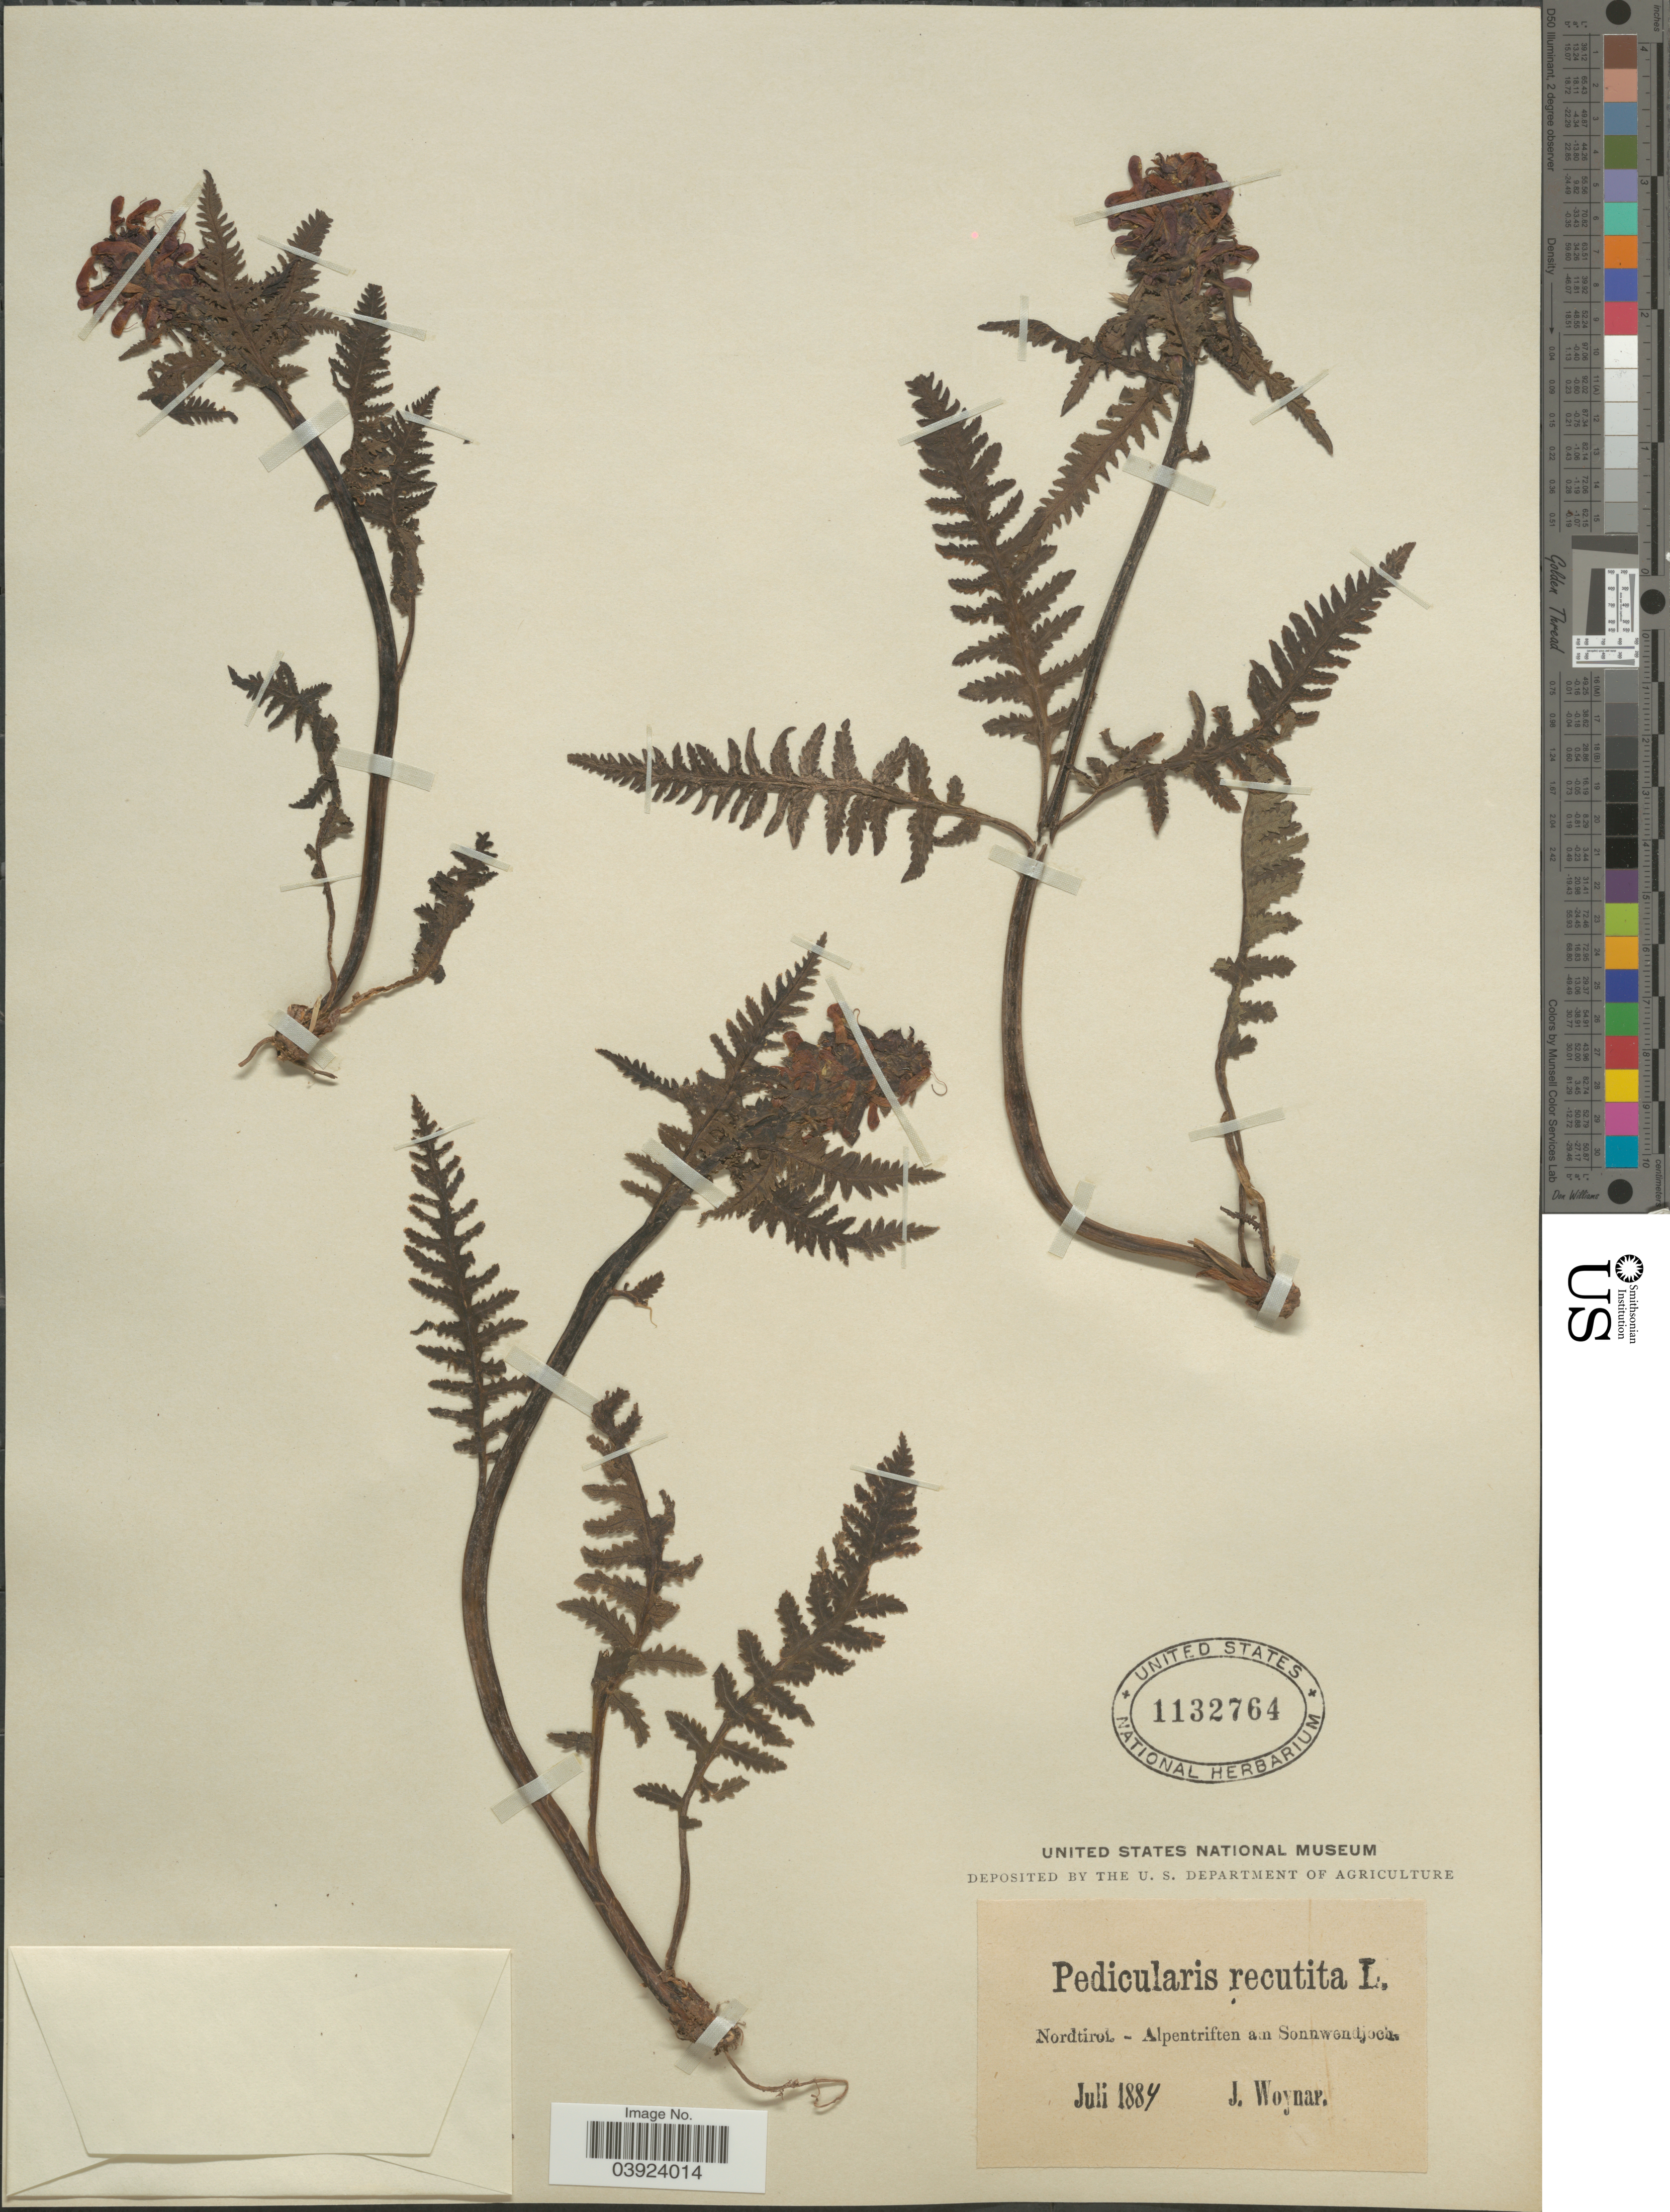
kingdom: Plantae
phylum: Tracheophyta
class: Magnoliopsida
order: Lamiales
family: Orobanchaceae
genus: Pedicularis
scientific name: Pedicularis recutita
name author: L.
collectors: J. Woynar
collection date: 1884-07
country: Austria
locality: Nordtirol. - Alpentriften am Sonnwendjoch.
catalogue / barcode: US 1132764